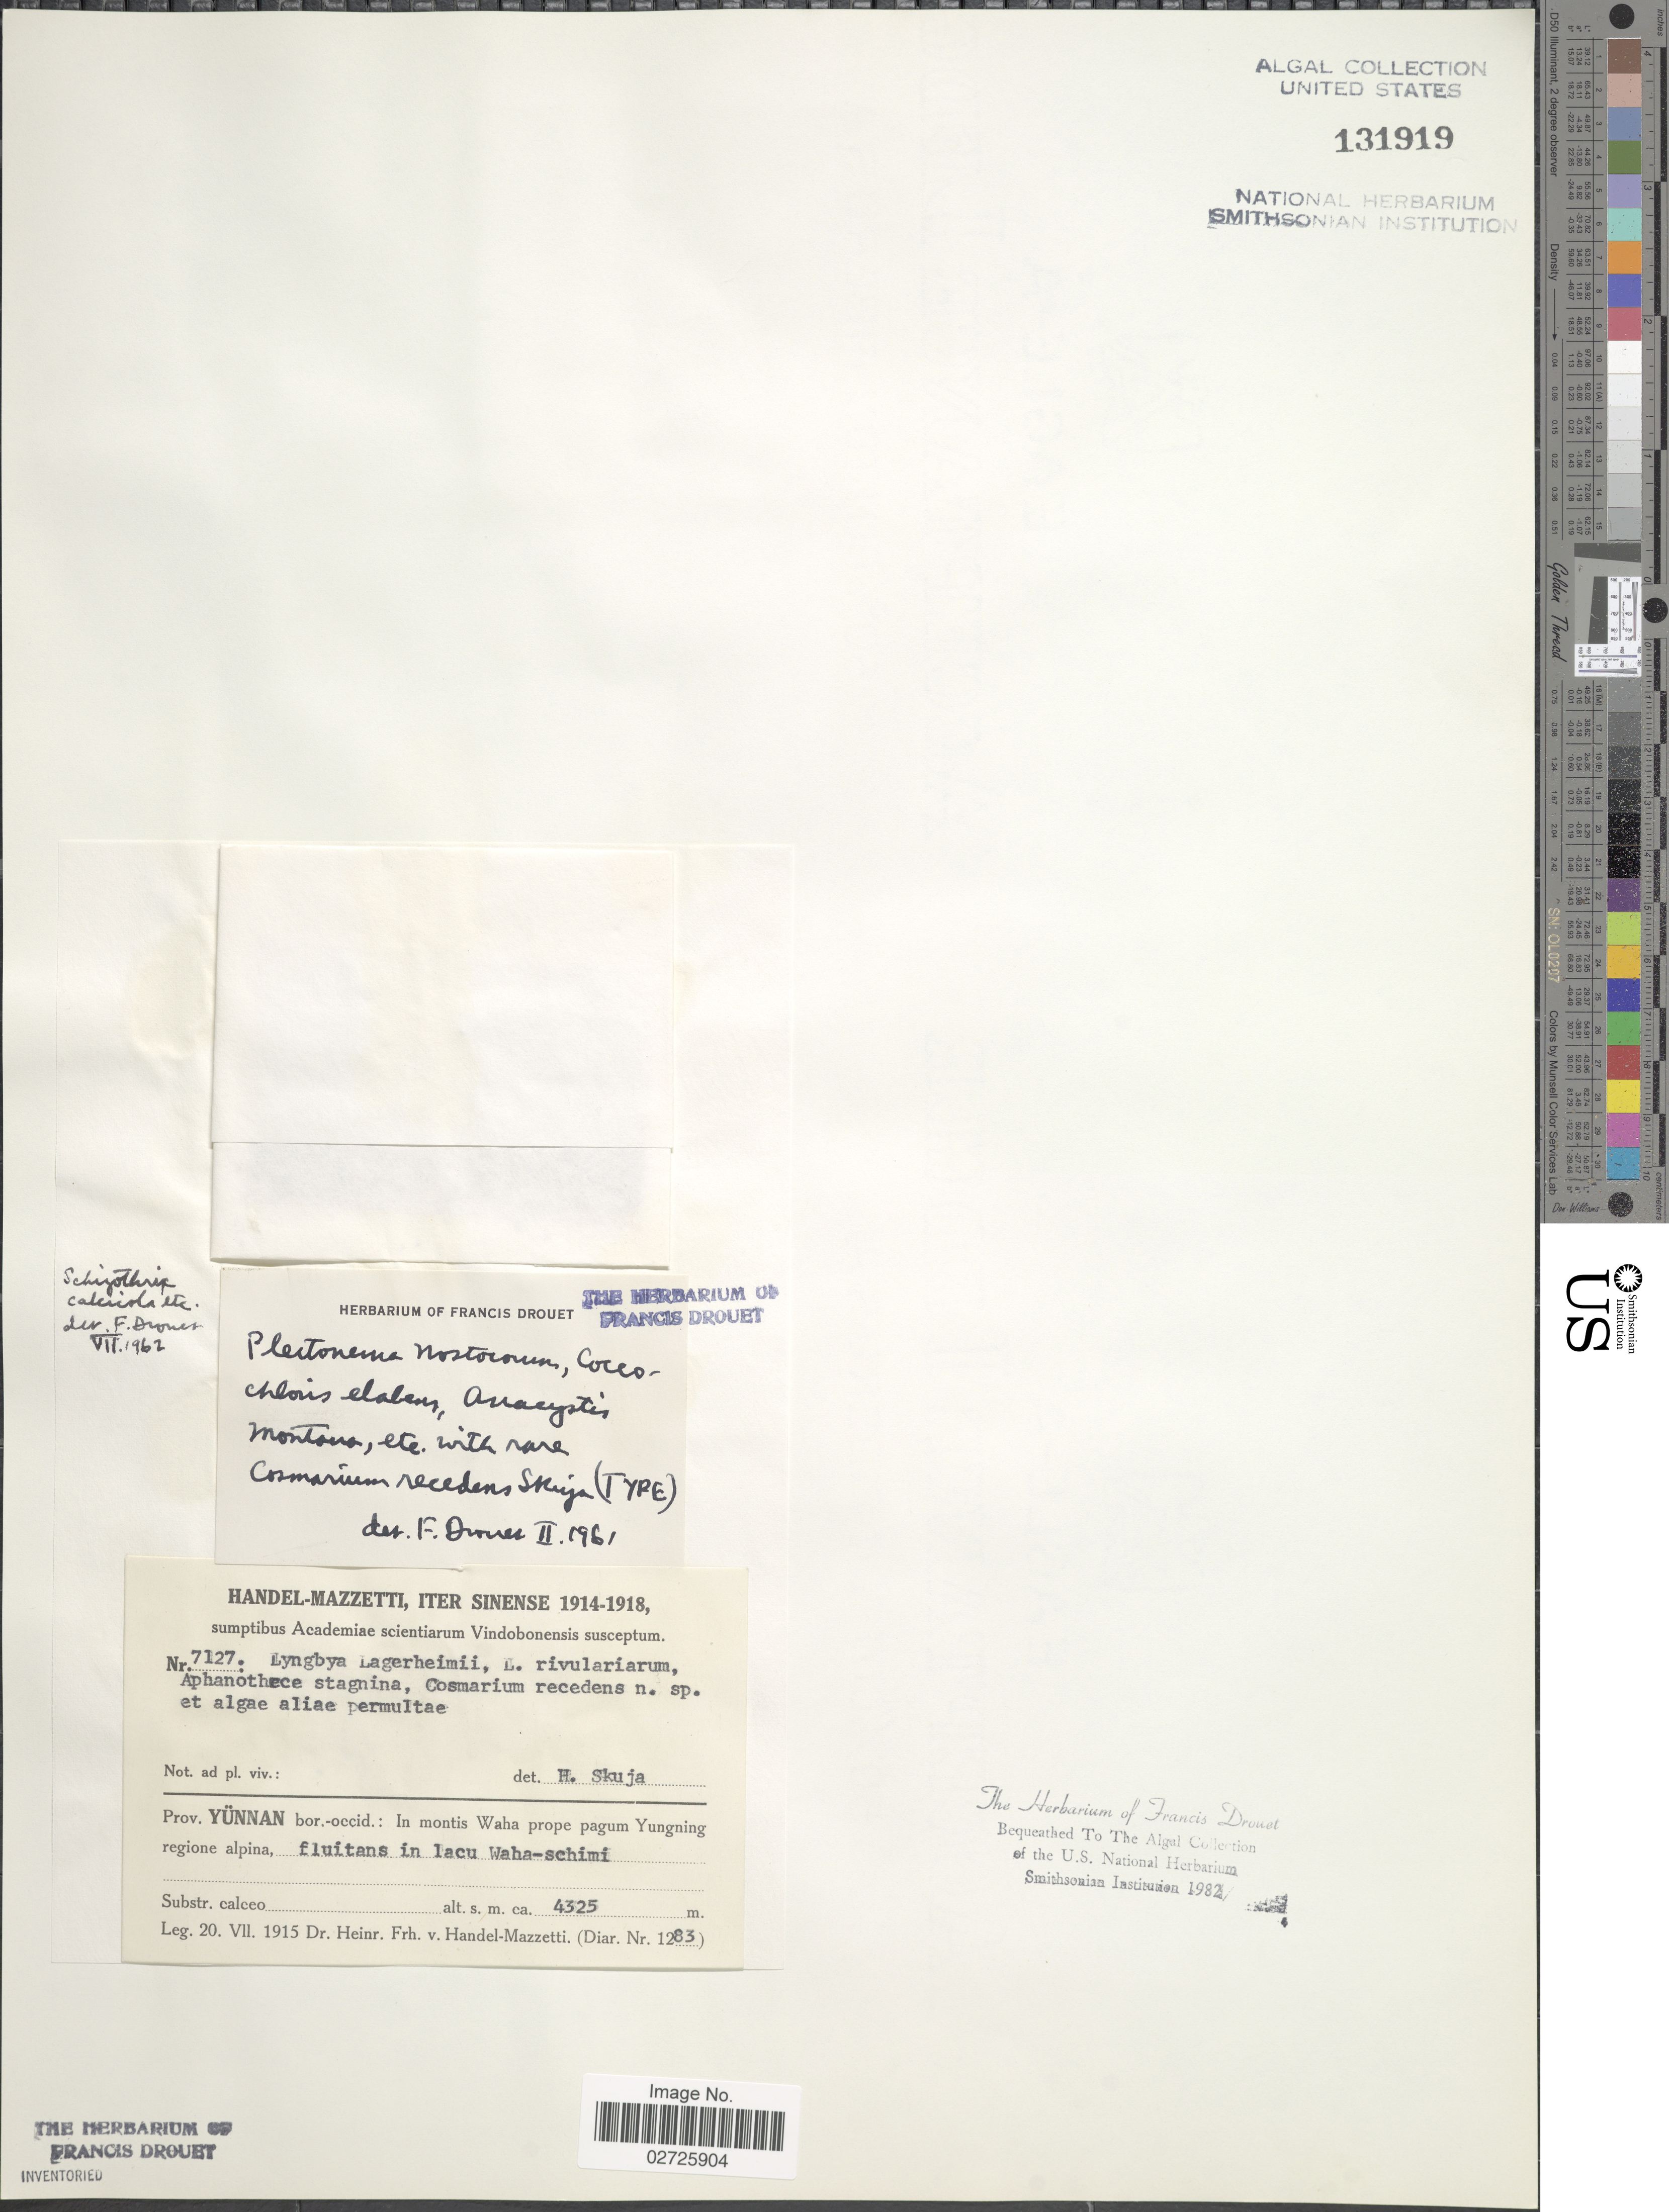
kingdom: Bacteria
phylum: Cyanobacteria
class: Cyanobacteriia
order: Leptolyngbyales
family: Trichocoleusaceae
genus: Schizothrix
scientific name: Schizothrix calcicola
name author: Gomont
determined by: Drouet, F. E.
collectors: H. Handel-Mazzetti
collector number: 7127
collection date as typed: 20 Jul 1915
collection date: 1915-07-20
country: China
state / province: Yunnan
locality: Yungning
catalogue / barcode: US 131919